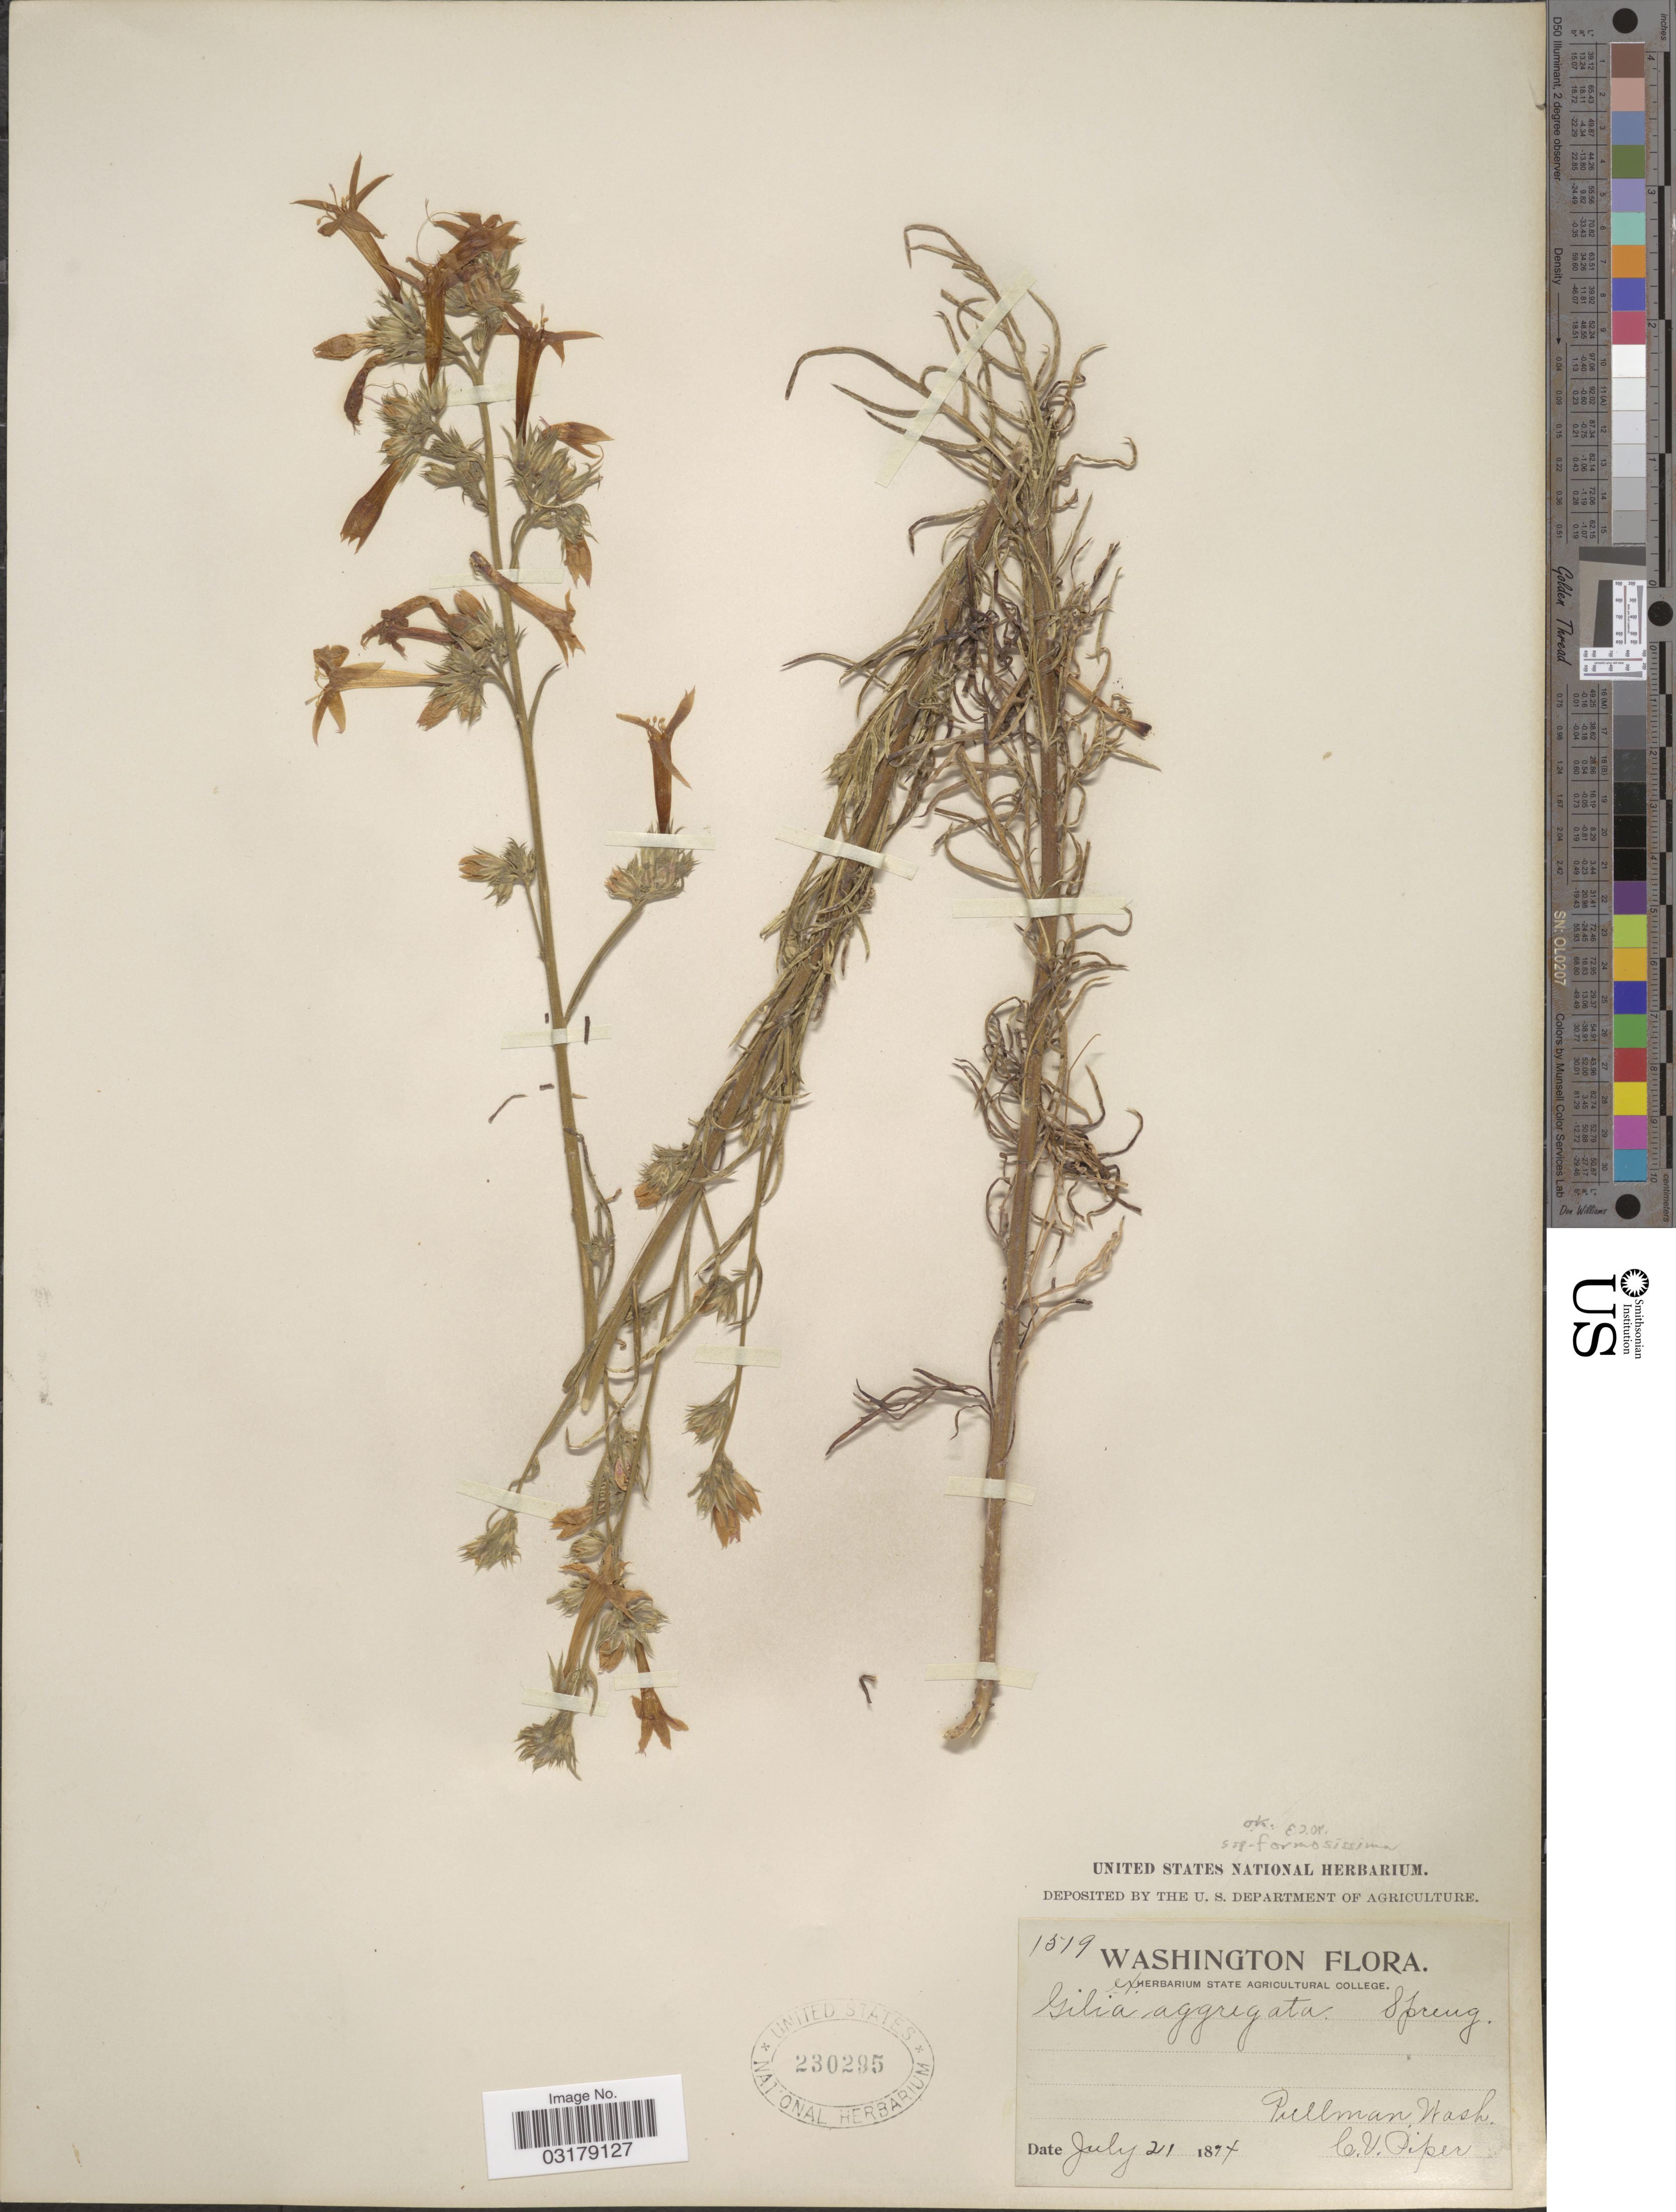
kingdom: Plantae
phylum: Tracheophyta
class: Magnoliopsida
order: Ericales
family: Polemoniaceae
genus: Ipomopsis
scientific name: Ipomopsis aggregata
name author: (Pursh) V.E. Grant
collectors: C. V. Piper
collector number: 1519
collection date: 1894-07-21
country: United States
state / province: Washington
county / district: Whitman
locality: Pullman.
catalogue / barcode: US 230295